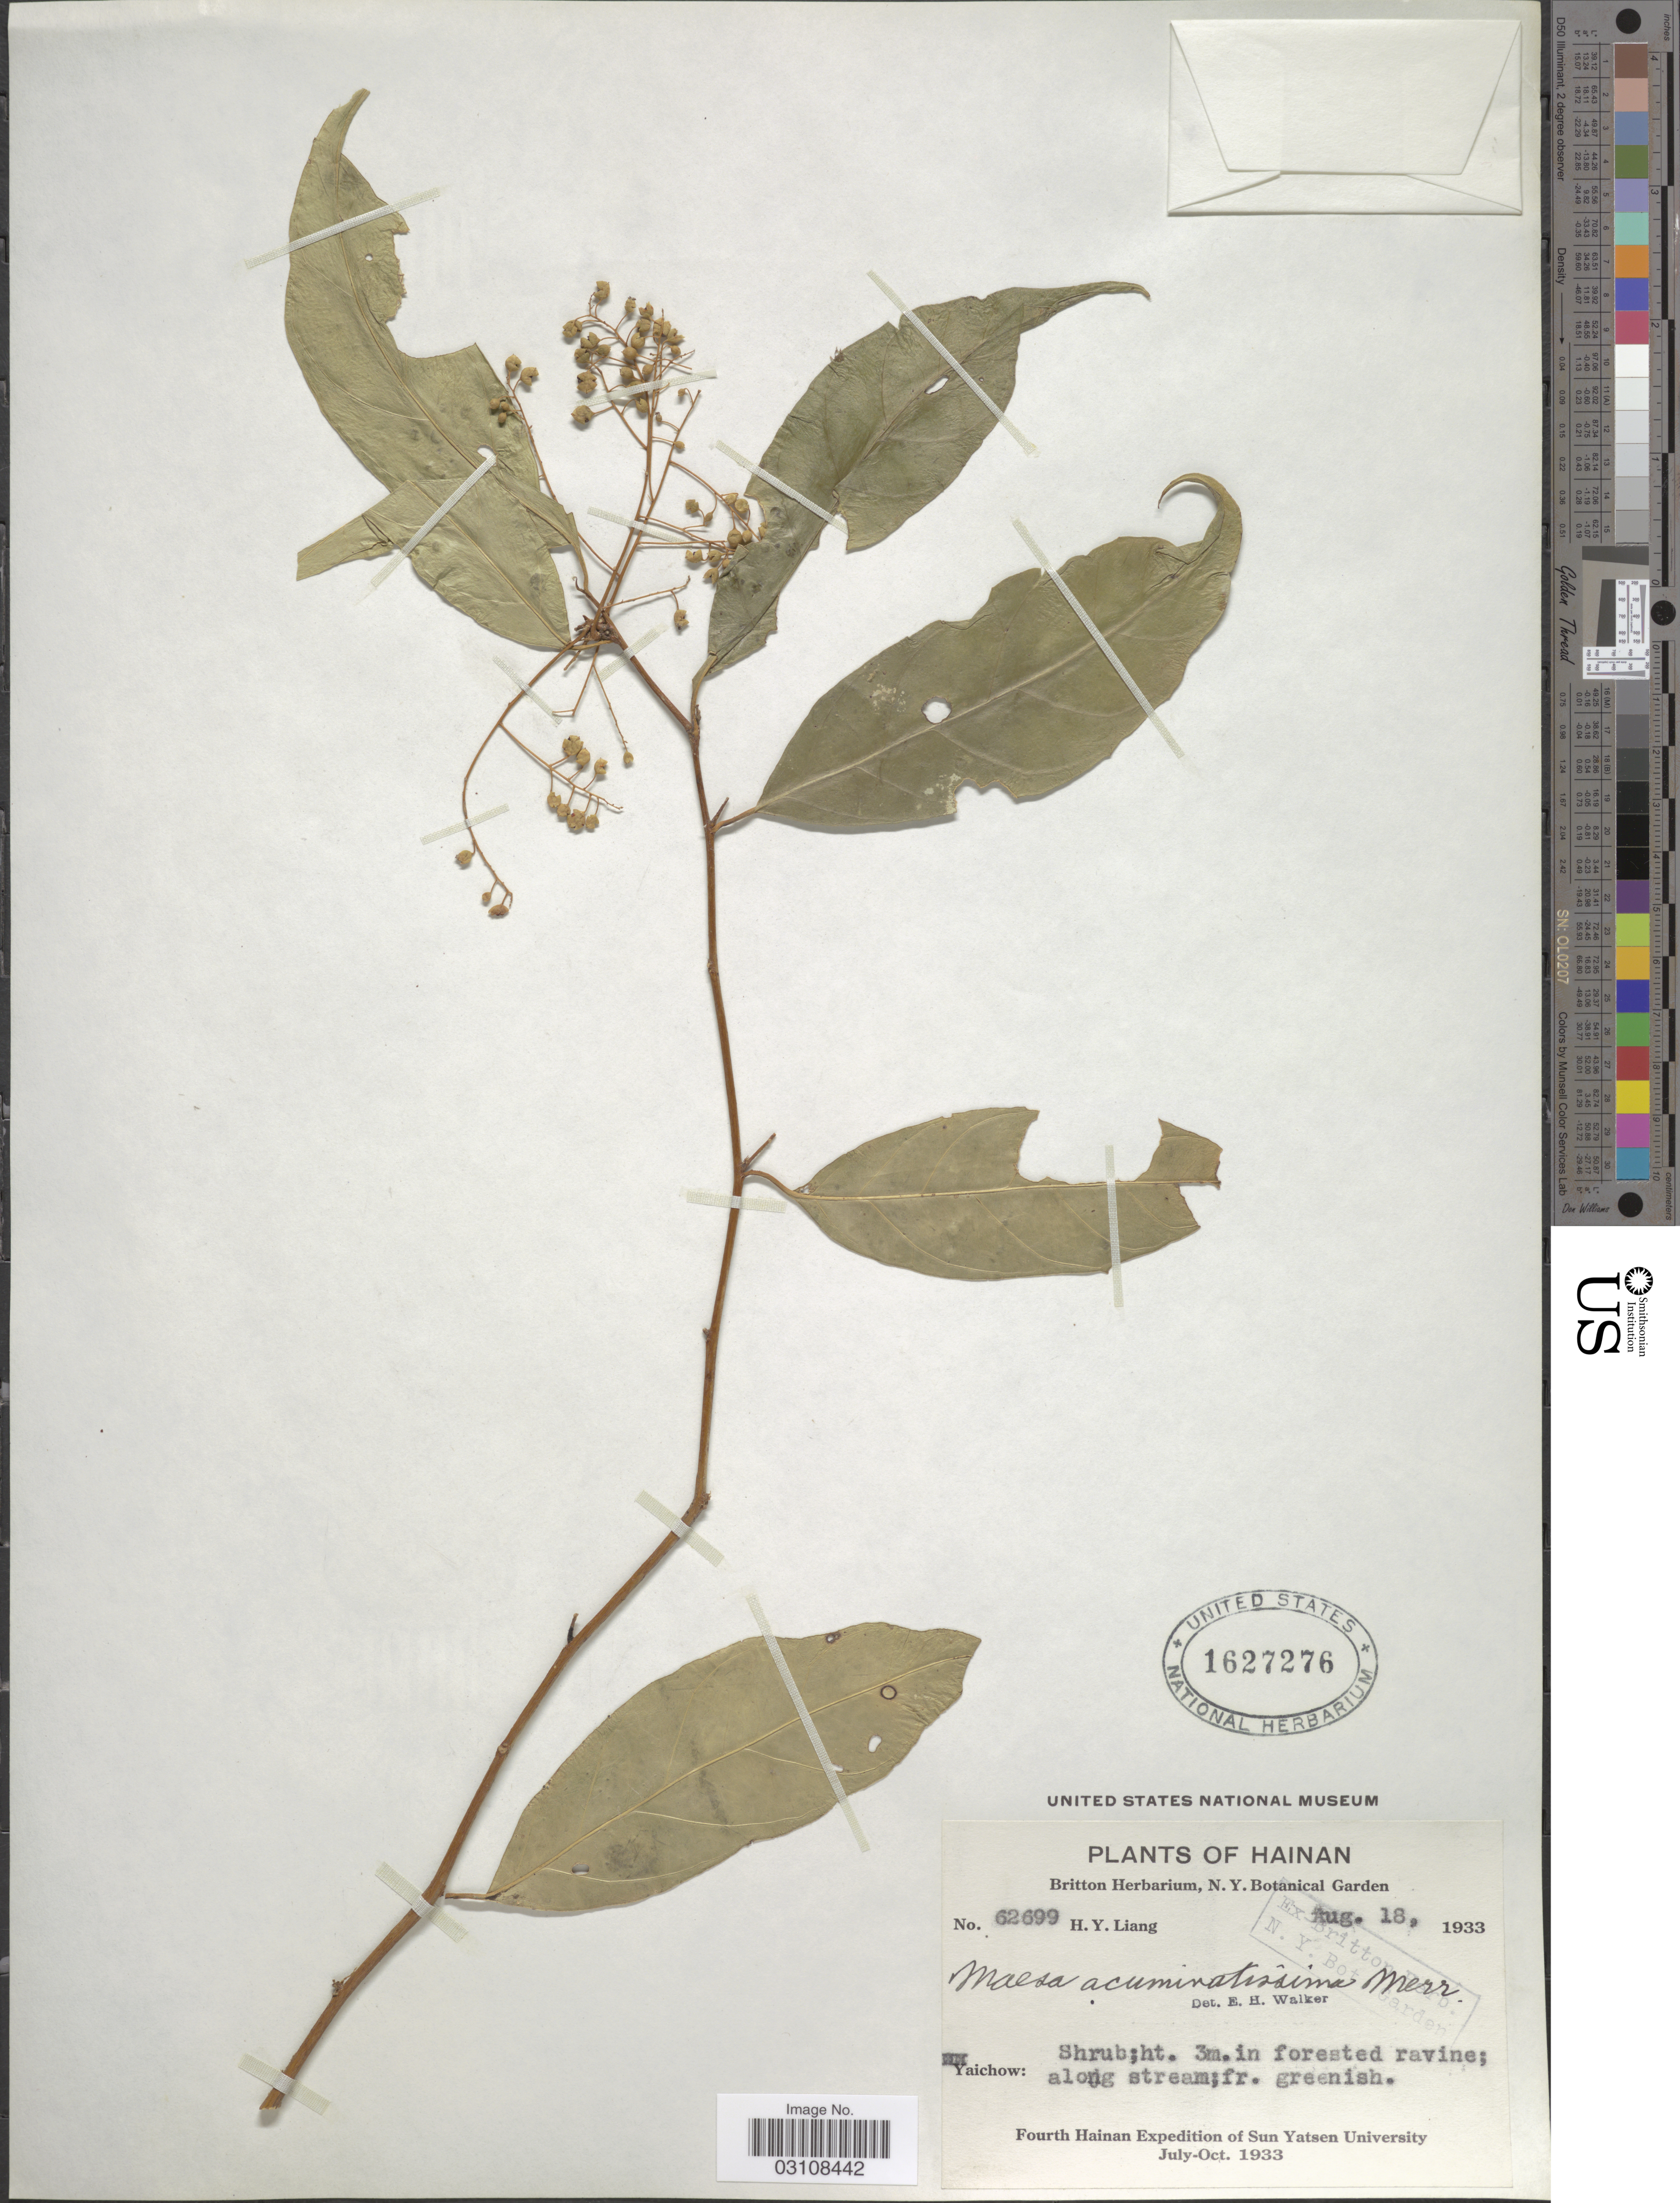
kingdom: Plantae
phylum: Tracheophyta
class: Magnoliopsida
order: Ericales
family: Primulaceae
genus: Maesa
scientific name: Maesa acuminatissima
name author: Merr.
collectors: H. Y. Liang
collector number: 62699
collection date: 1933-08-18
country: China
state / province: Hainan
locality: Yaichow.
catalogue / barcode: US 1627276